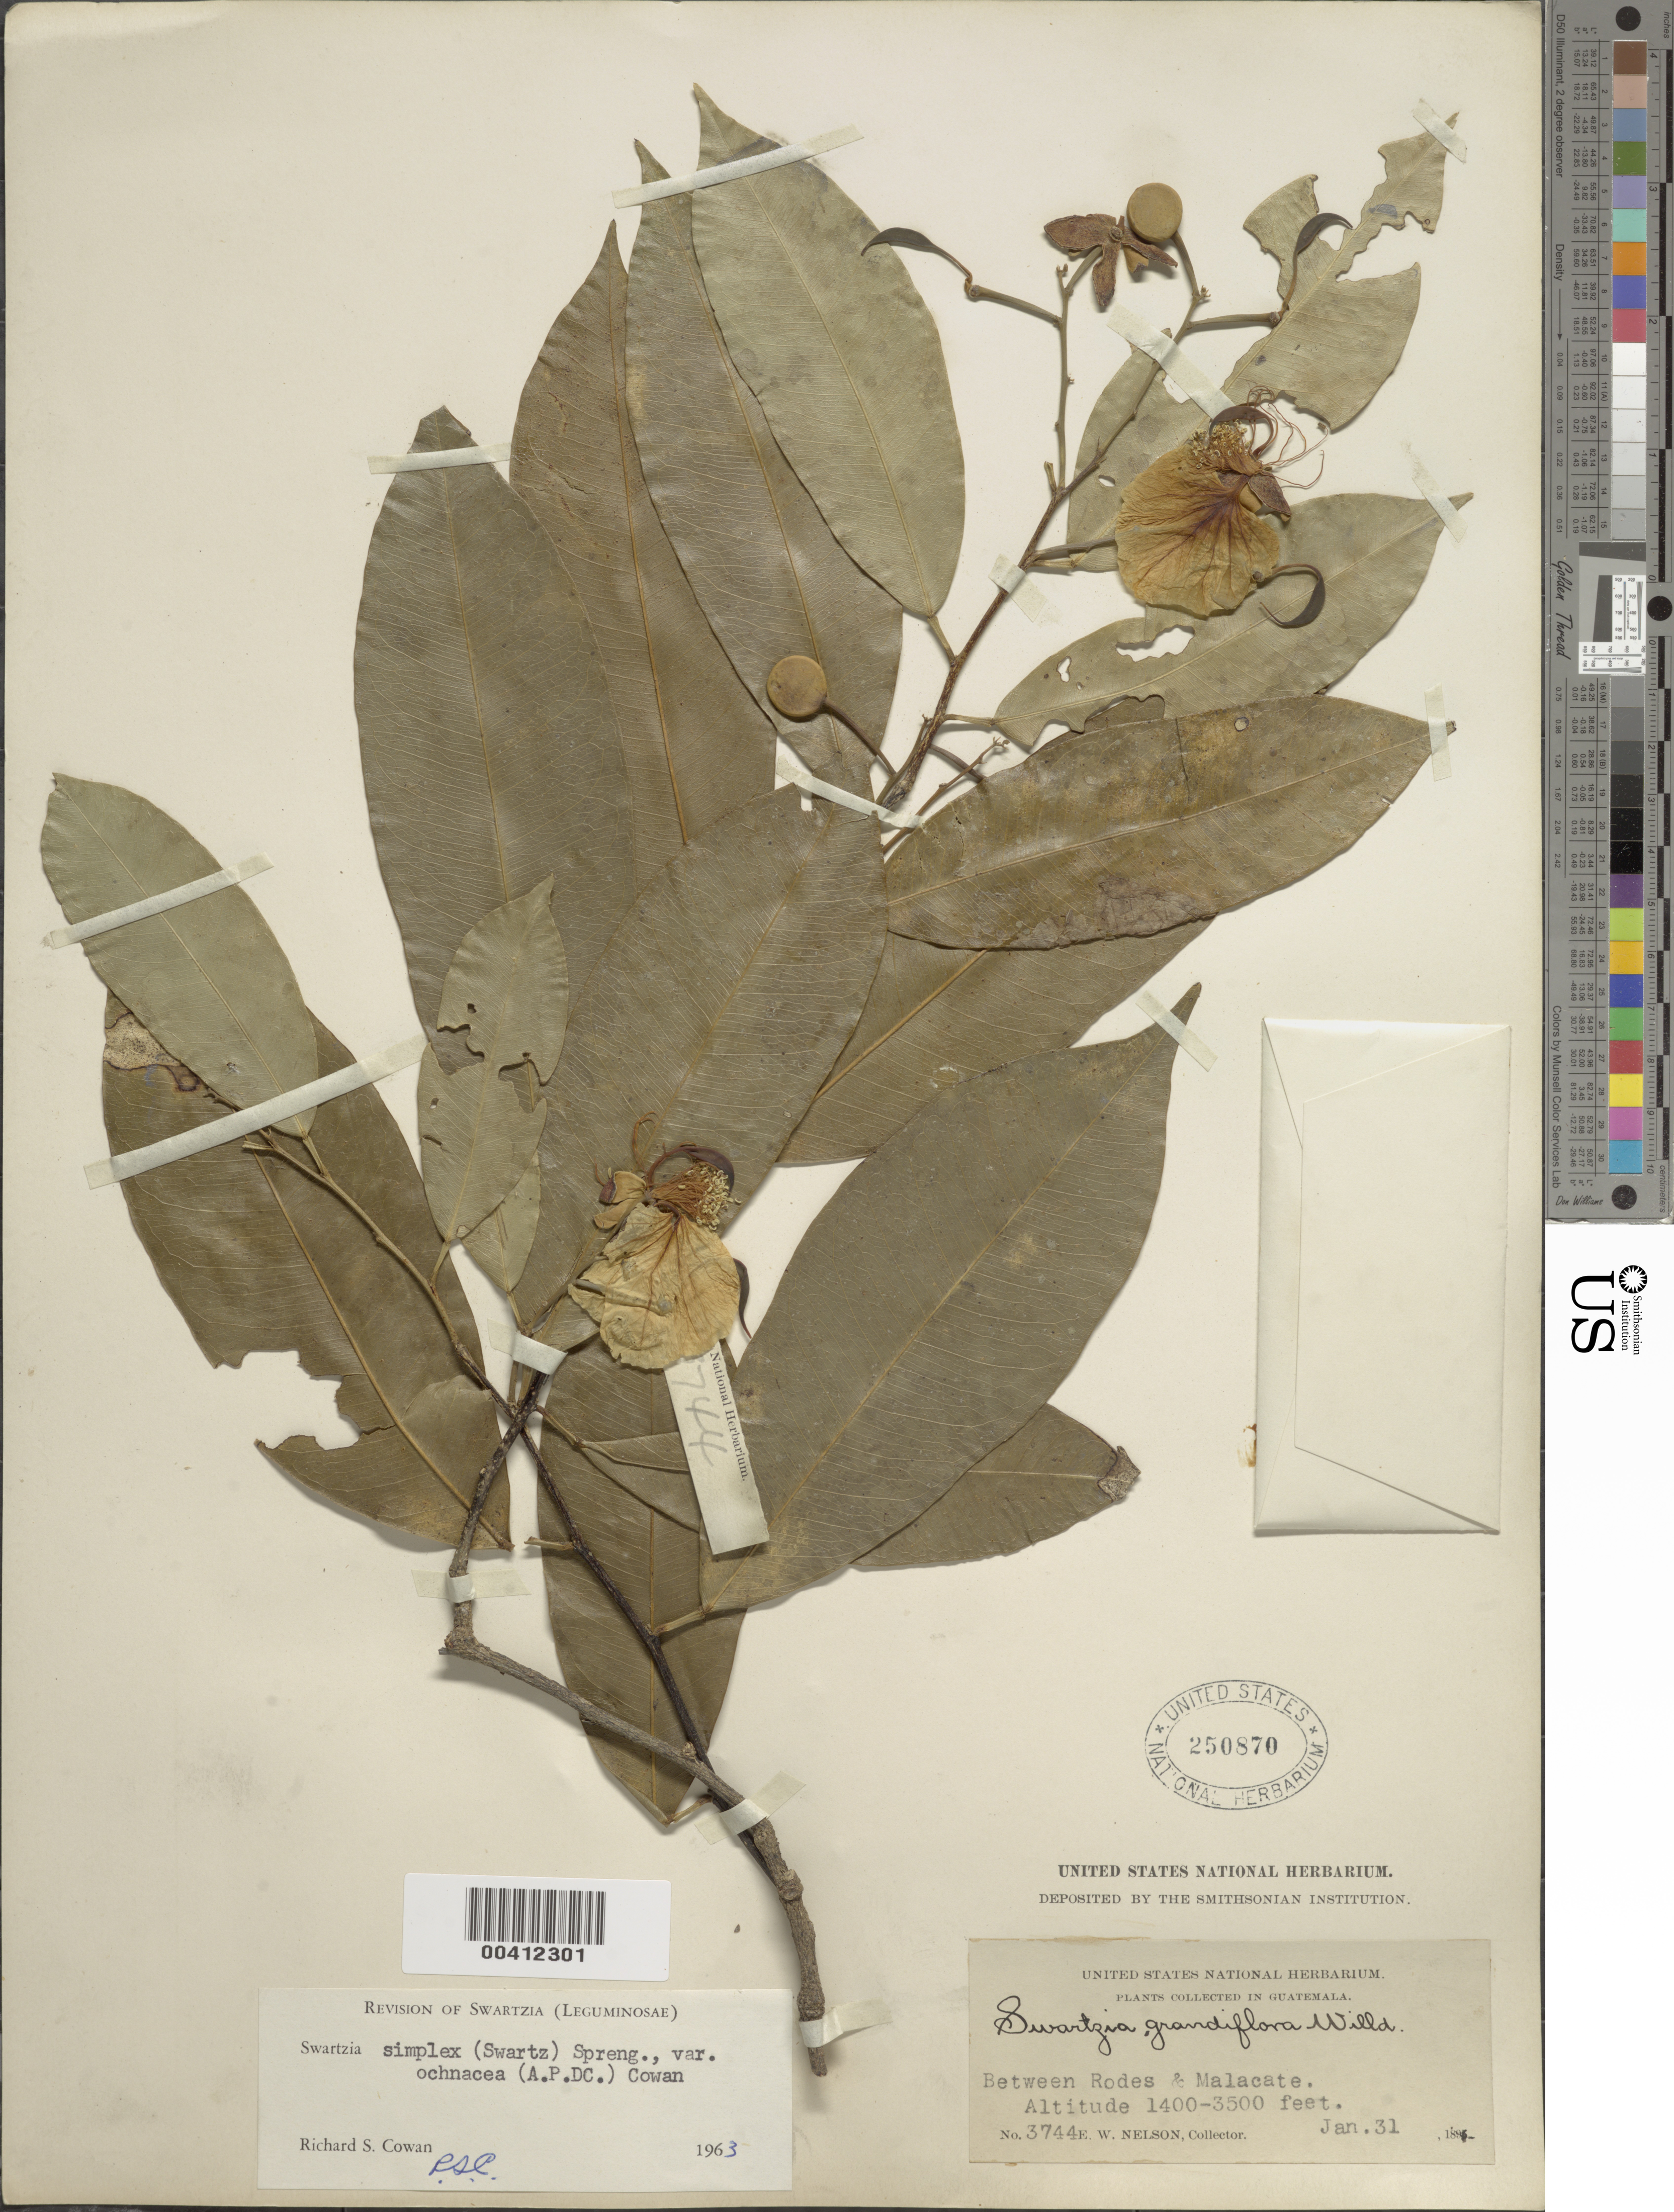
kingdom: Plantae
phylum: Tracheophyta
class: Magnoliopsida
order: Fabales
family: Fabaceae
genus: Swartzia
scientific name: Swartzia simplex var. ochnacea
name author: (DC.) R.S. Cowan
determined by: Cowan, R. S.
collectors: E. W. Nelson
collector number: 3744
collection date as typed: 31 Jan 189-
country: Guatemala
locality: Between rodes and malacate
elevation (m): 427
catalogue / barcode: US 250870